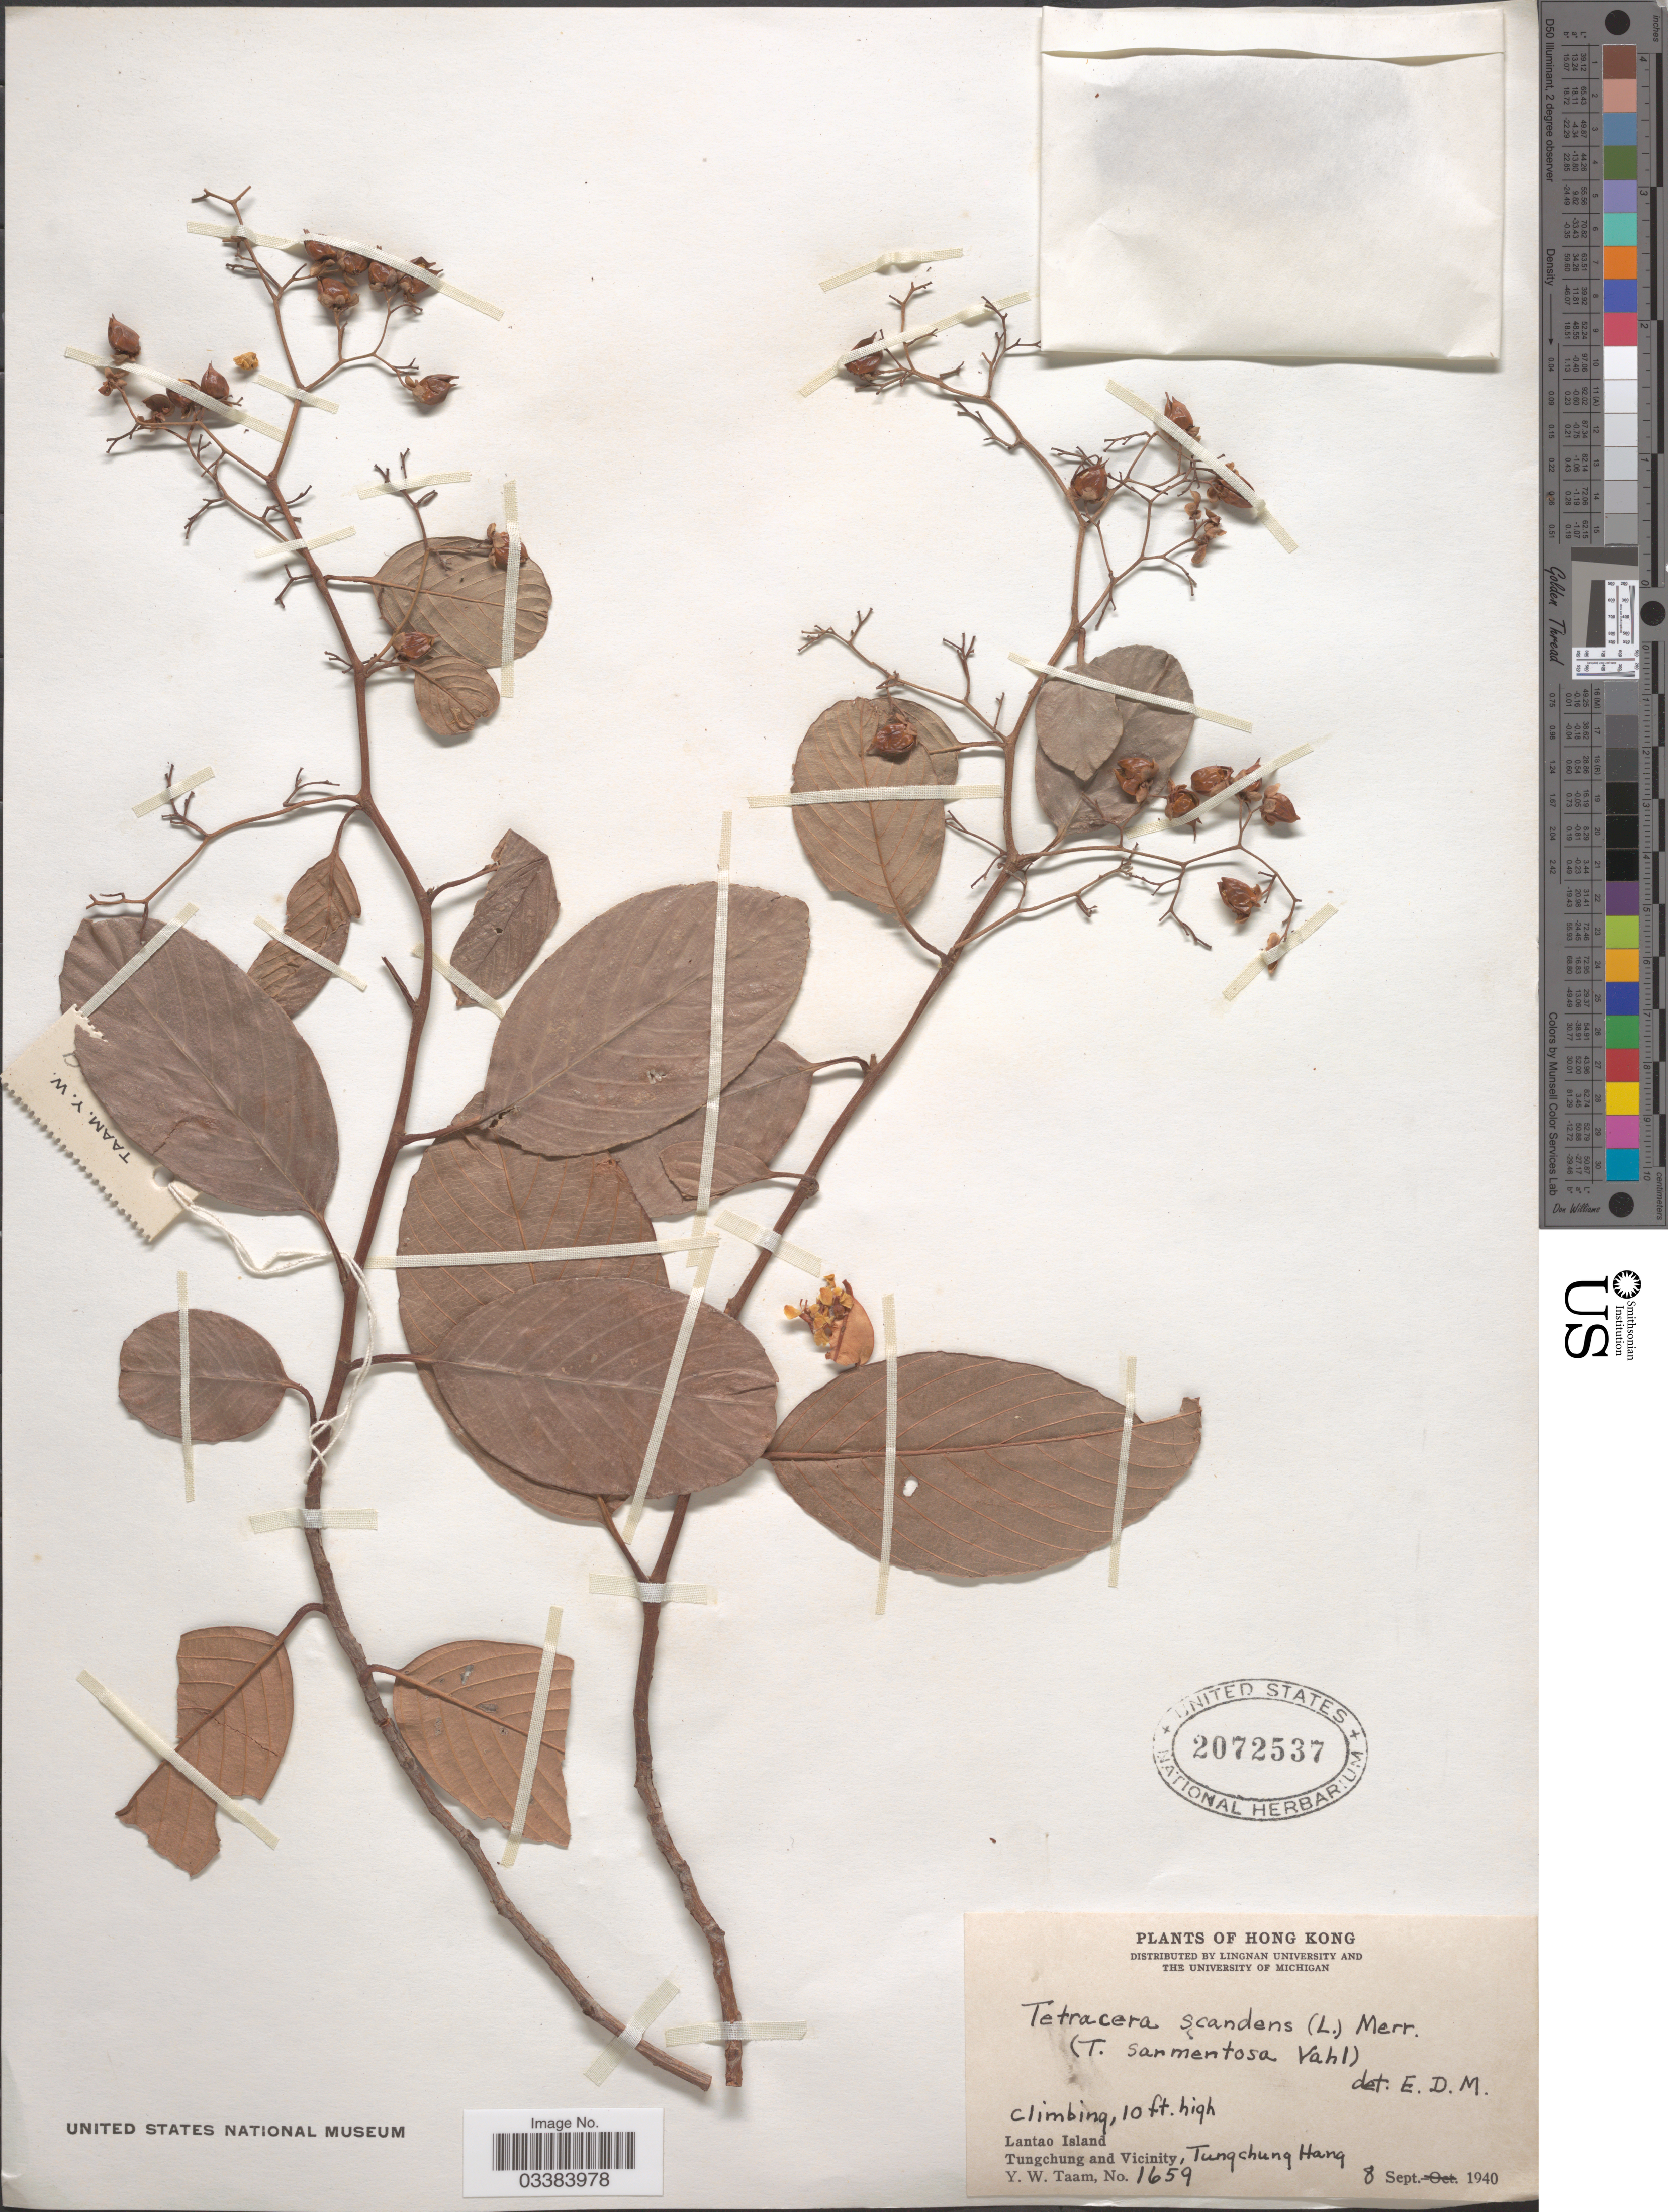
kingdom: Plantae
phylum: Tracheophyta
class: Magnoliopsida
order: Dilleniales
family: Dilleniaceae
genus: Tetracera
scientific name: Tetracera scandens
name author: (L.) Merr.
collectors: Y. W. Taam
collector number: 1659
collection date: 1940-09-08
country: China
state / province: Hong Kong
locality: Lantao Island. Tungchung and vicinity, Tungchung Hang.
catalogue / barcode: US 2072537